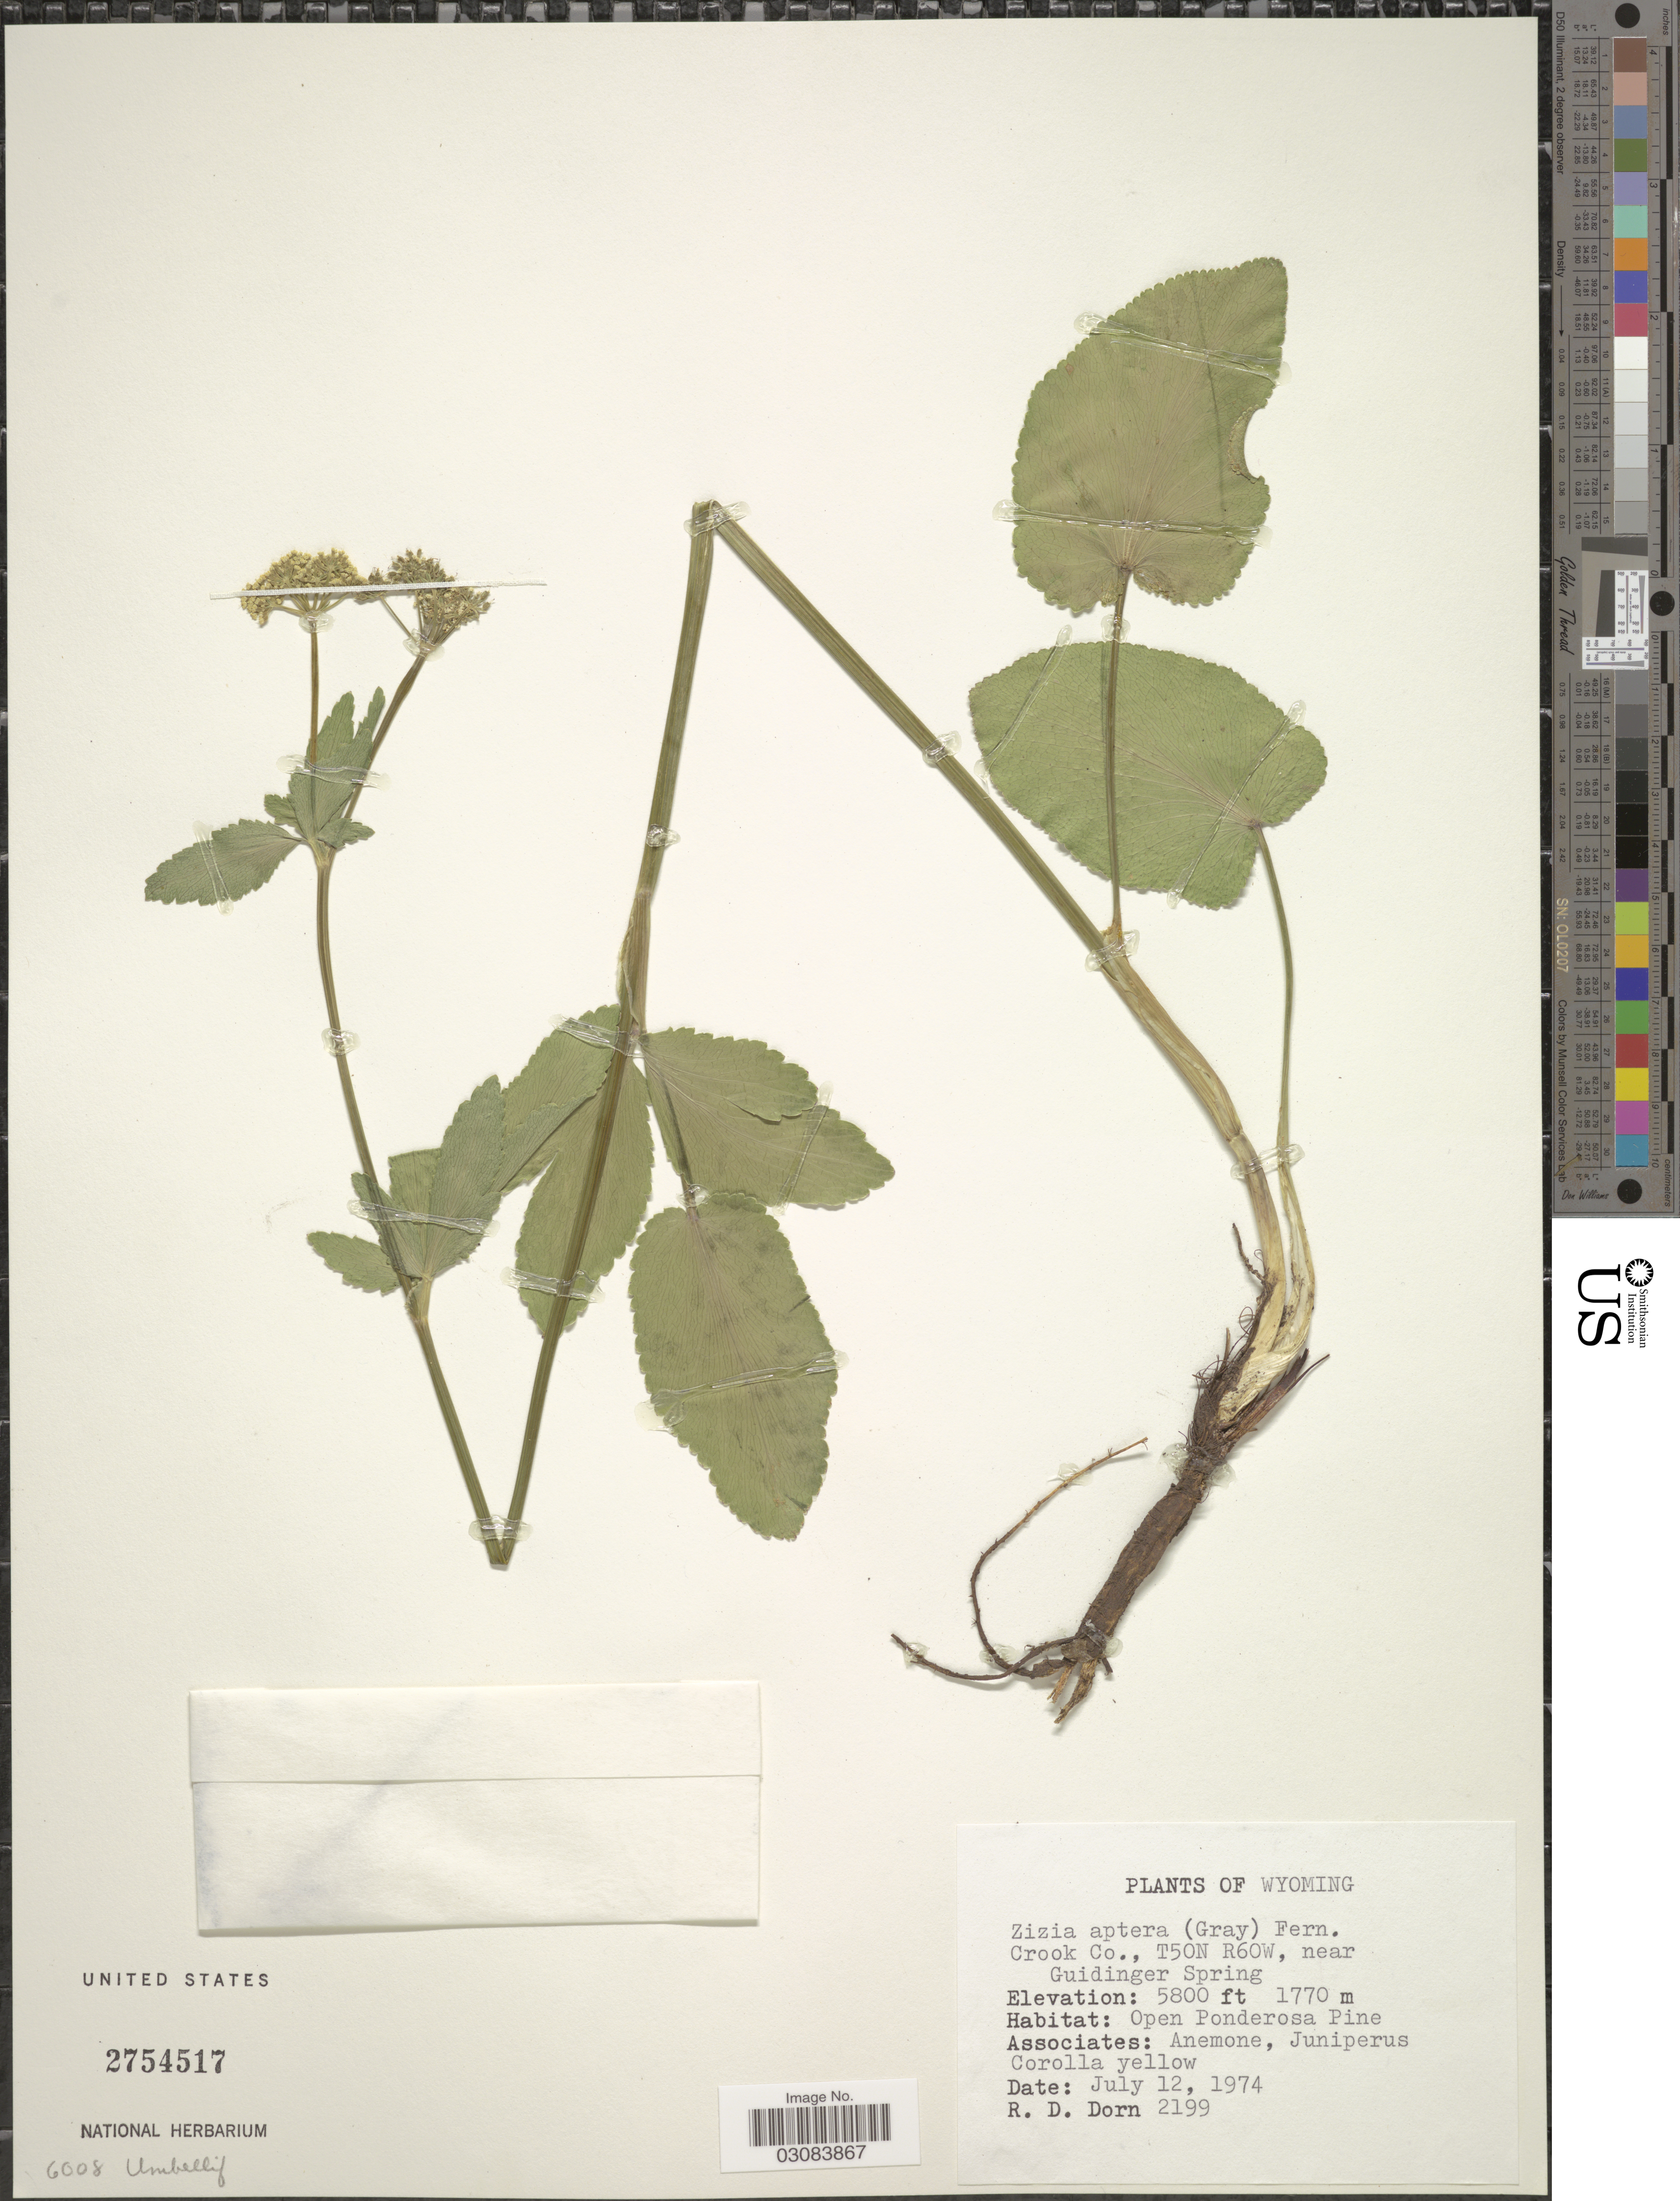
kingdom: Plantae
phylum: Tracheophyta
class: Magnoliopsida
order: Apiales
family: Apiaceae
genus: Zizia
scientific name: Zizia aptera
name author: (A. Gray) Fernald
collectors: R. D. Dorn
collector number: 2199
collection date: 1974-07-12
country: United States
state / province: Wyoming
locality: Crook Co., T50N R60W, near Guidinger Springer.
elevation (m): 1768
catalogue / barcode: US 2754517